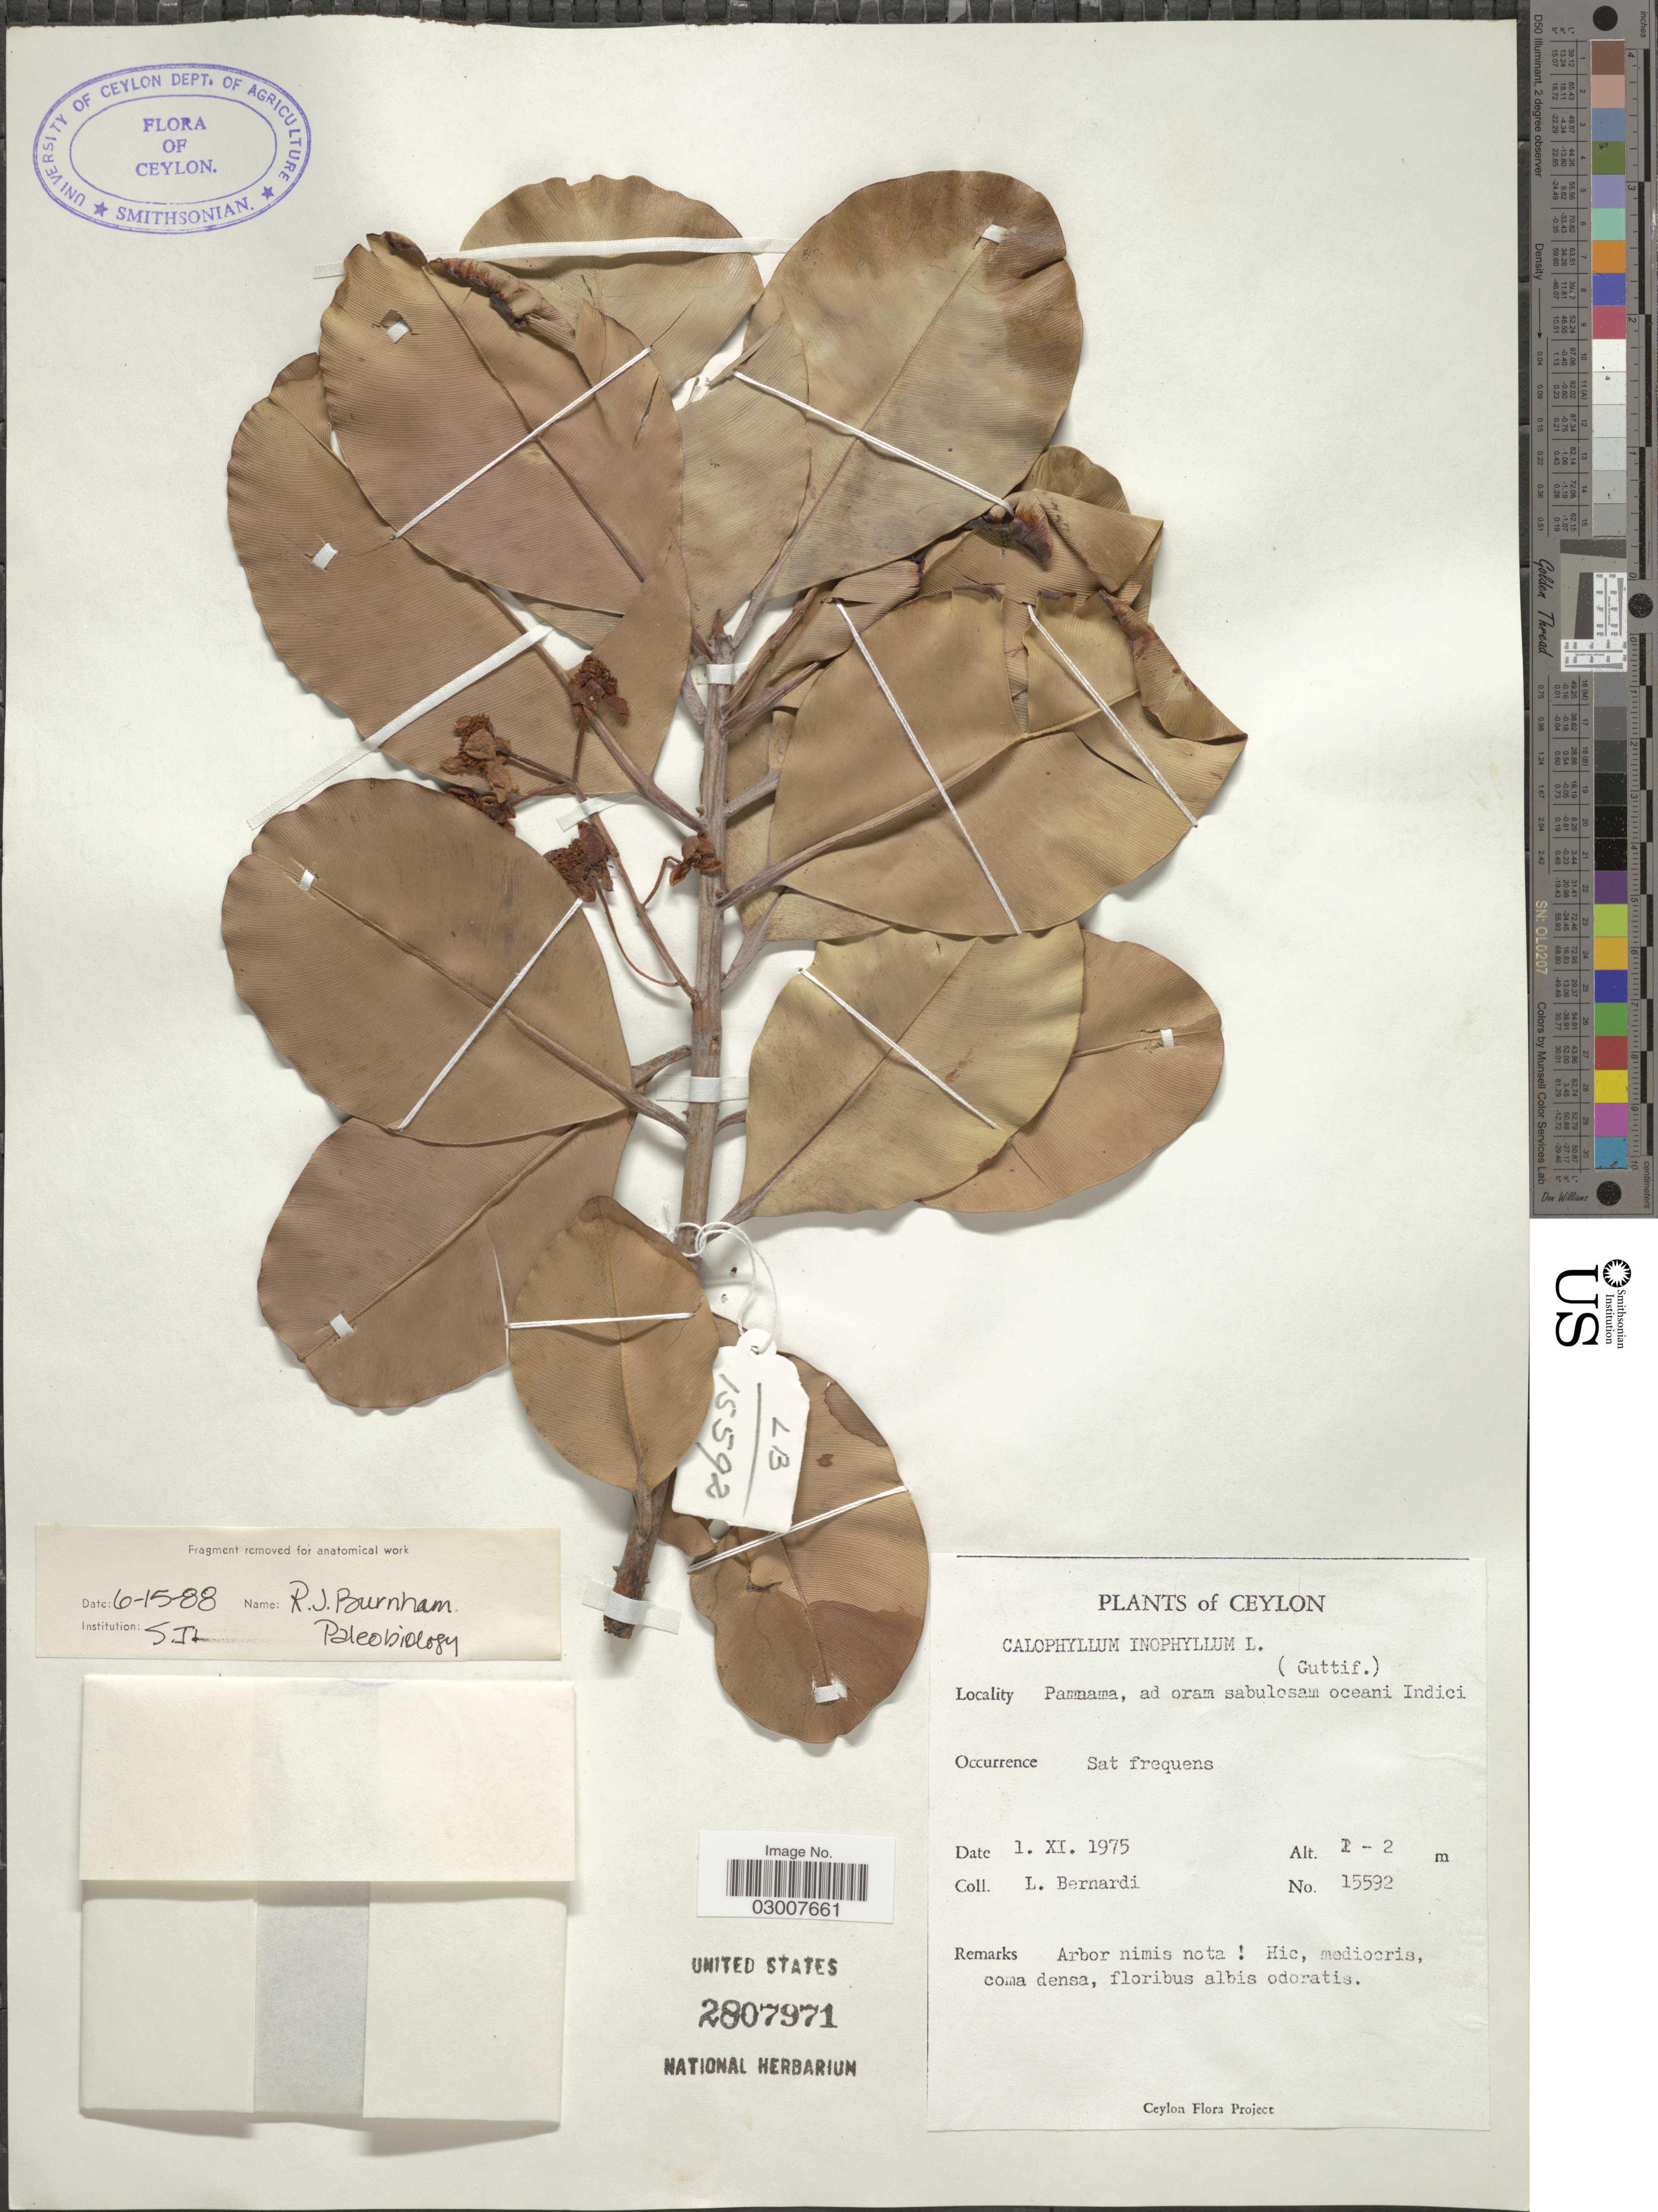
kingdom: Plantae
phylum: Tracheophyta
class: Magnoliopsida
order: Malpighiales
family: Calophyllaceae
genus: Calophyllum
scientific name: Calophyllum inophyllum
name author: L.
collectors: L. Bernardi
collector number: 15592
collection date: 1975-11-01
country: Sri Lanka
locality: Ceylon. Pamaama, ad oram sabulosam oceani Indici.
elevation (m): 1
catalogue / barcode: US 2807971